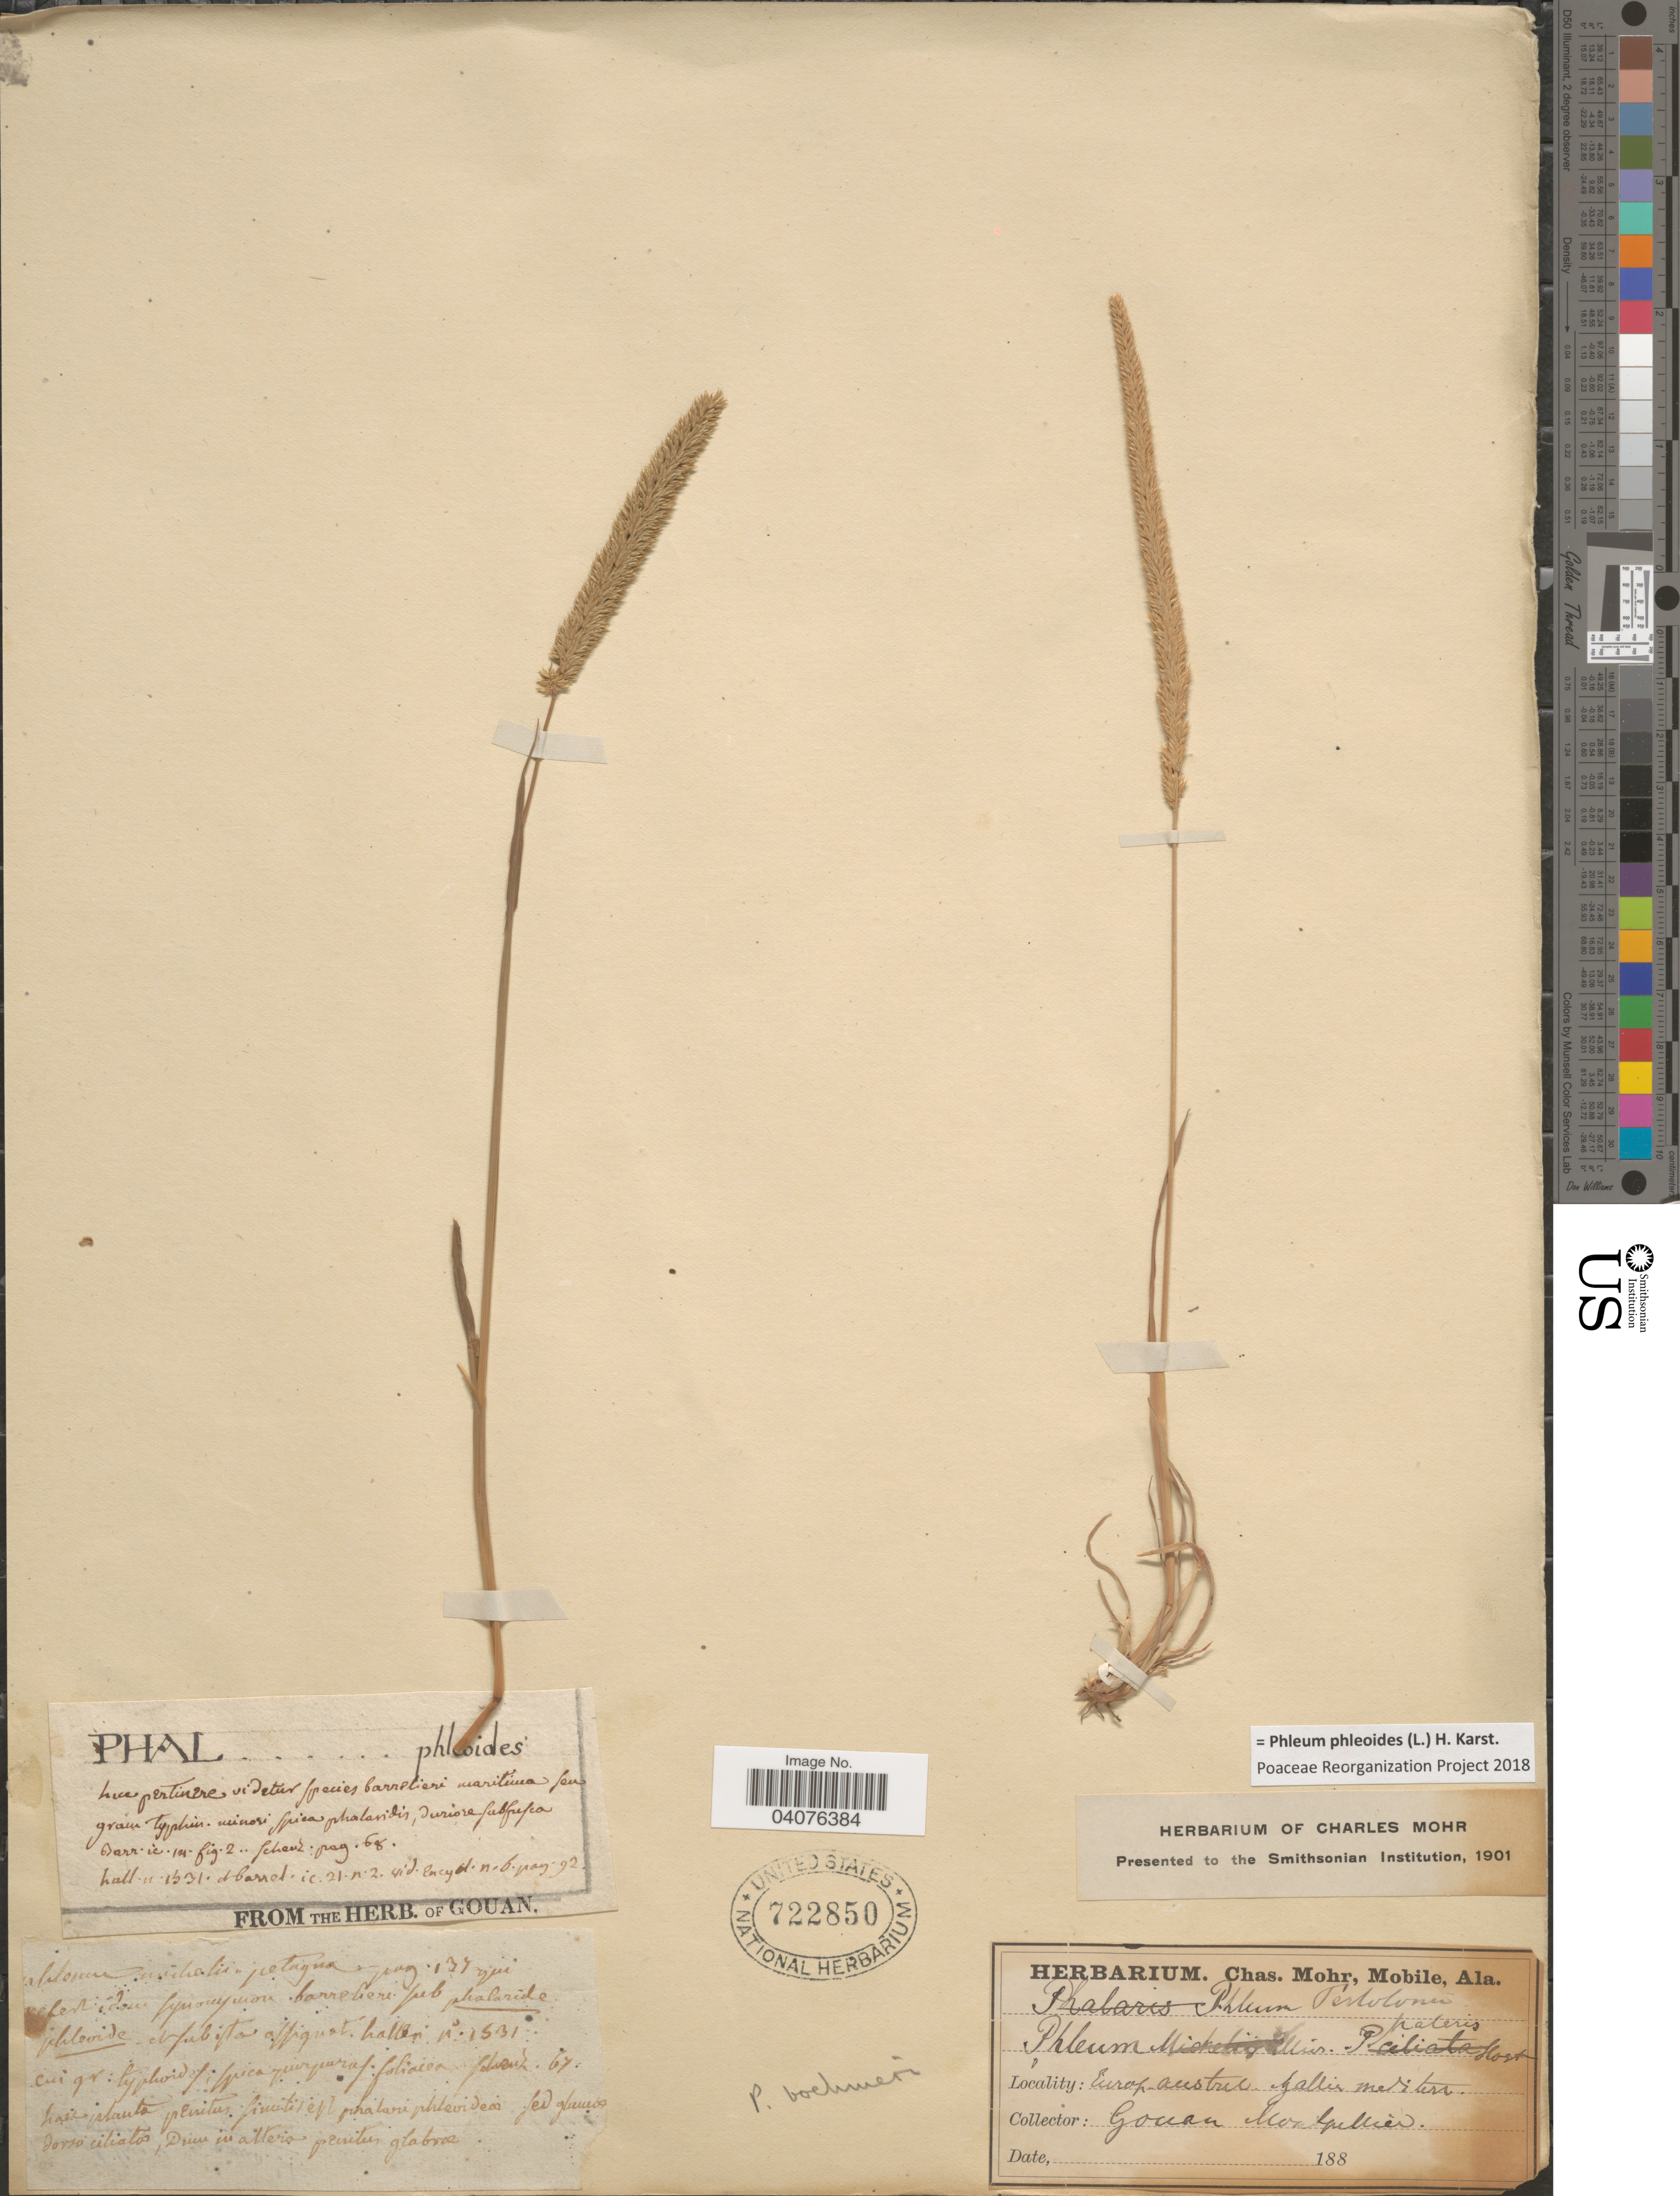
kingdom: Plantae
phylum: Tracheophyta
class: Liliopsida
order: Poales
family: Poaceae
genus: Phleum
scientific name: Phleum phleoides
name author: (L.) H. Karst.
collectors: G. Montpellier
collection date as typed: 188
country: France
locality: Europ. austral. Gallia mediterr.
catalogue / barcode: US 722850